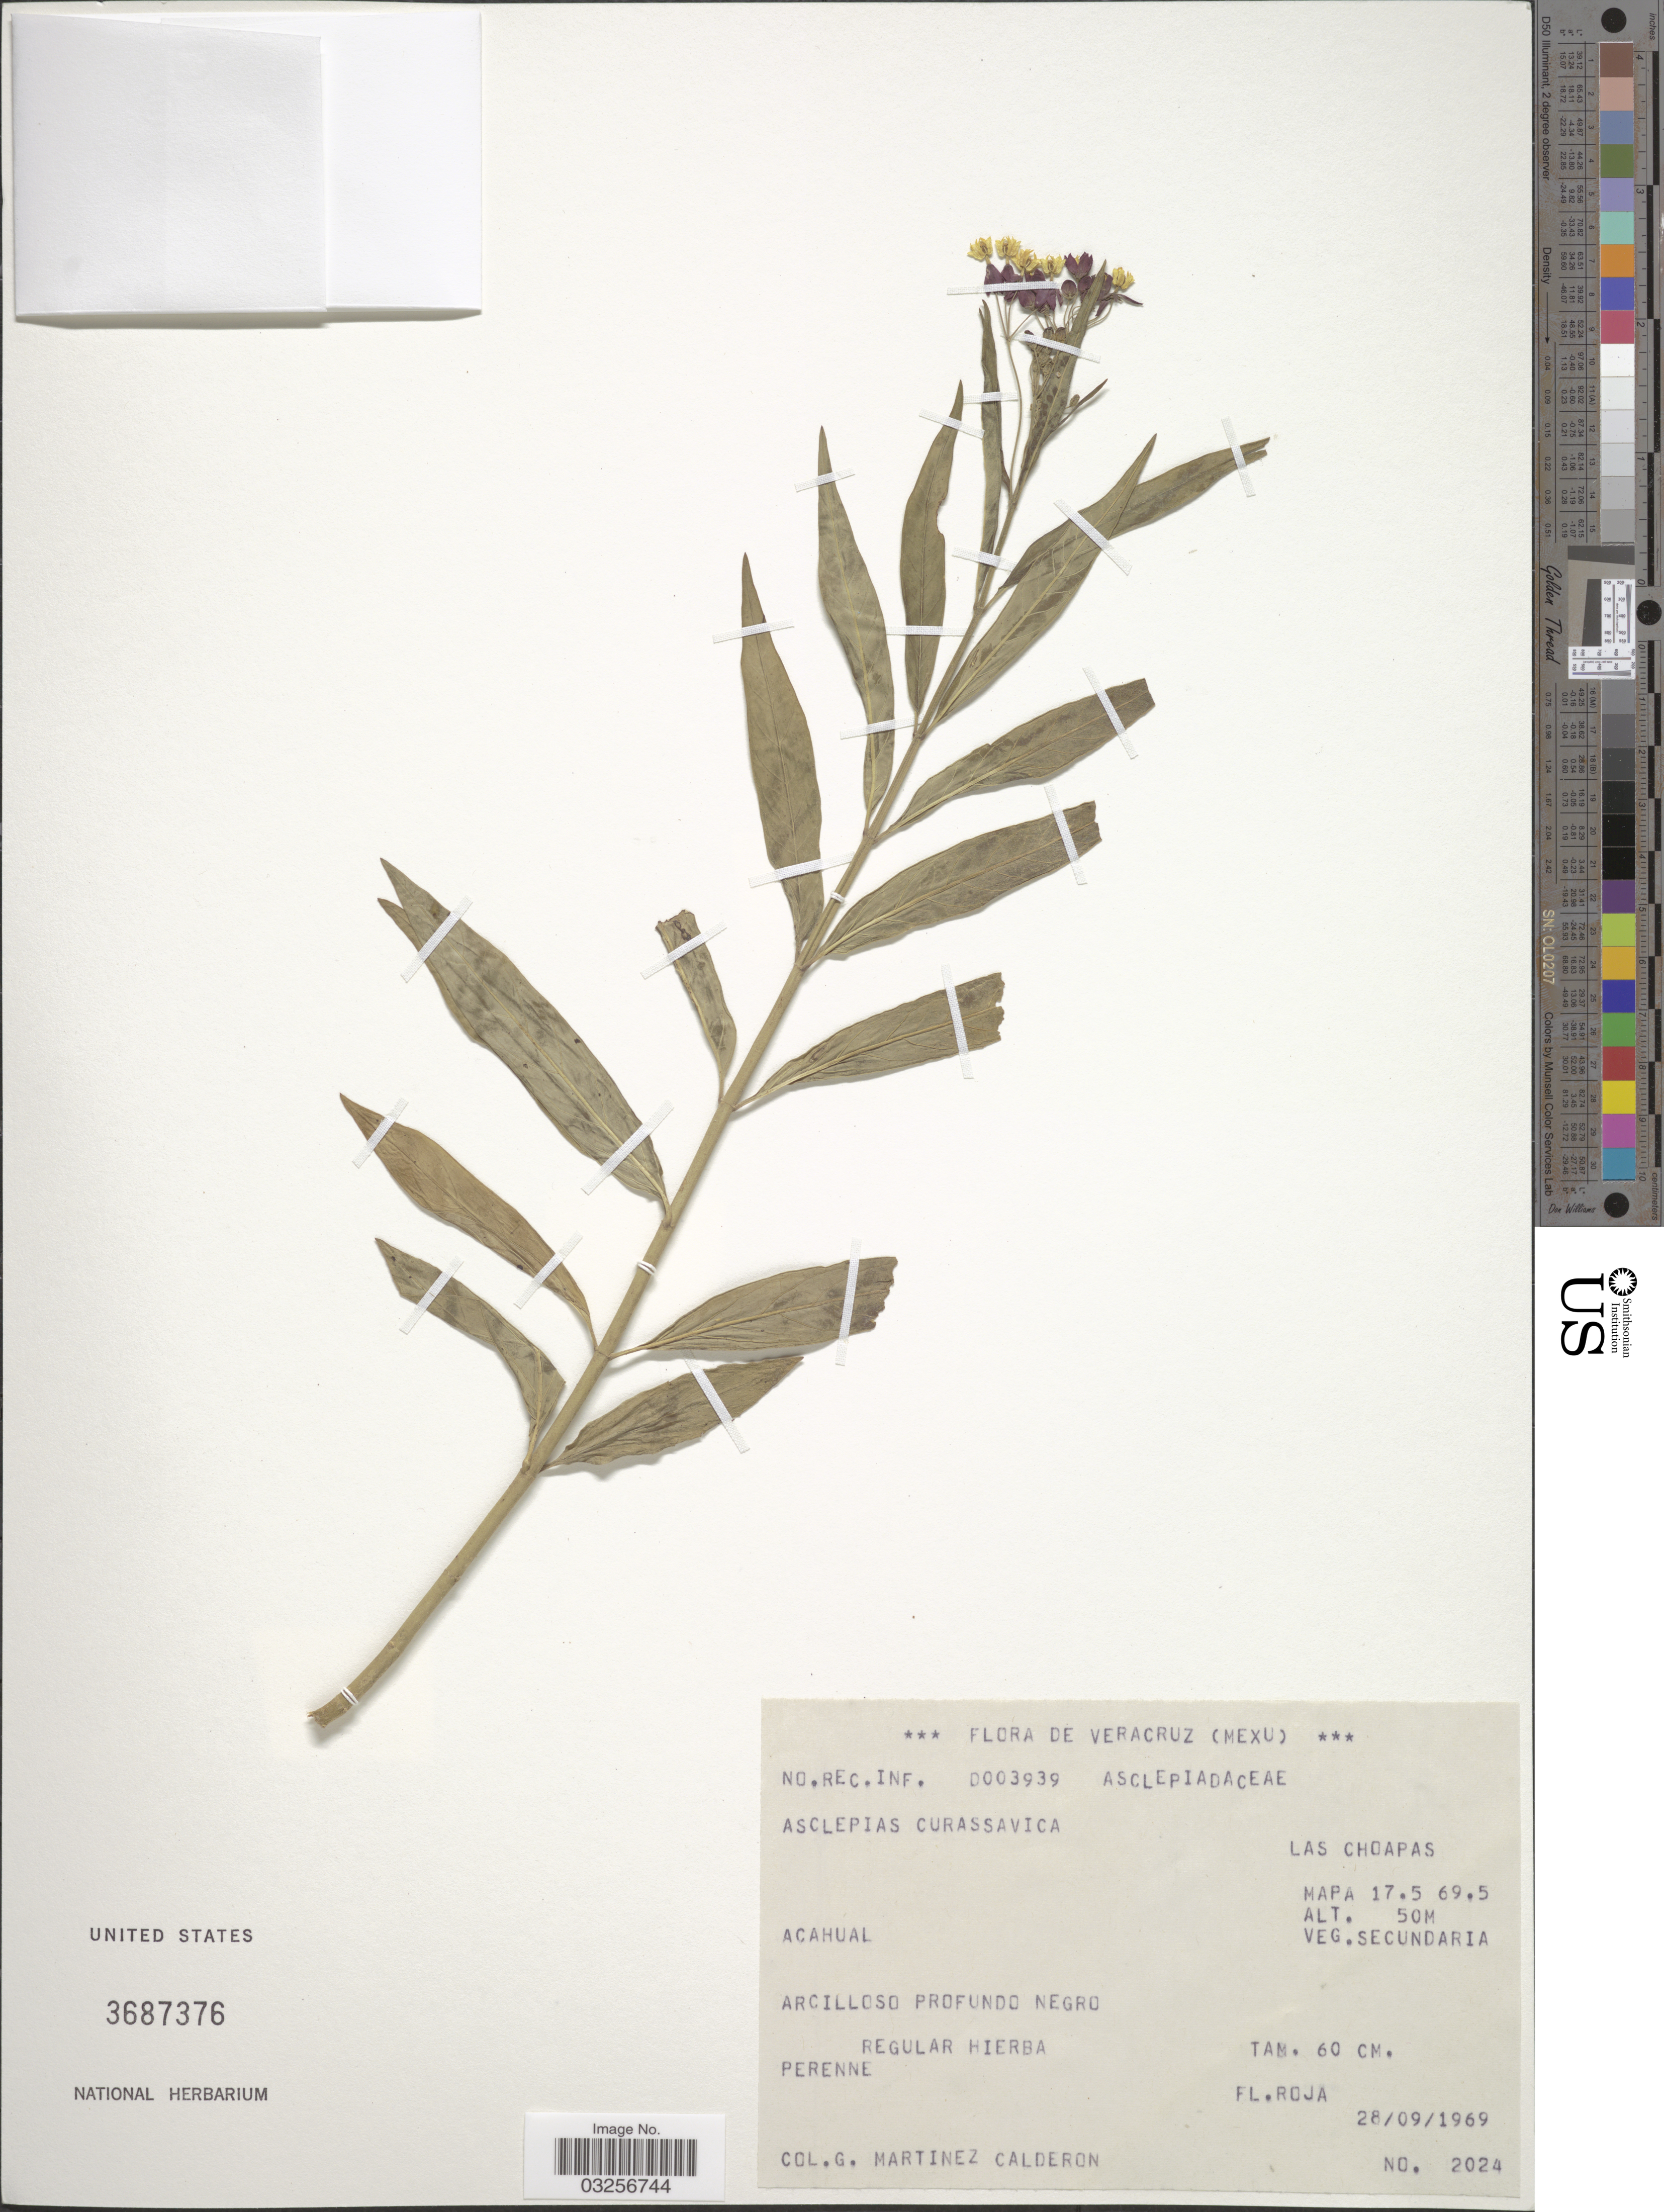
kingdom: Plantae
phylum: Tracheophyta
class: Magnoliopsida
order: Gentianales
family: Apocynaceae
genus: Asclepias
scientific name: Asclepias curassavica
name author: L.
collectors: G. Martínez Calderón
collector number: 2024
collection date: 1969-09-28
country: Mexico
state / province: Veracruz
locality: Veracruz, Las Choapas, Acahual, Mapa 17.5 69.5, Arcilloso profundo Negro.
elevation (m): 50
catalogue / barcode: US 3687376